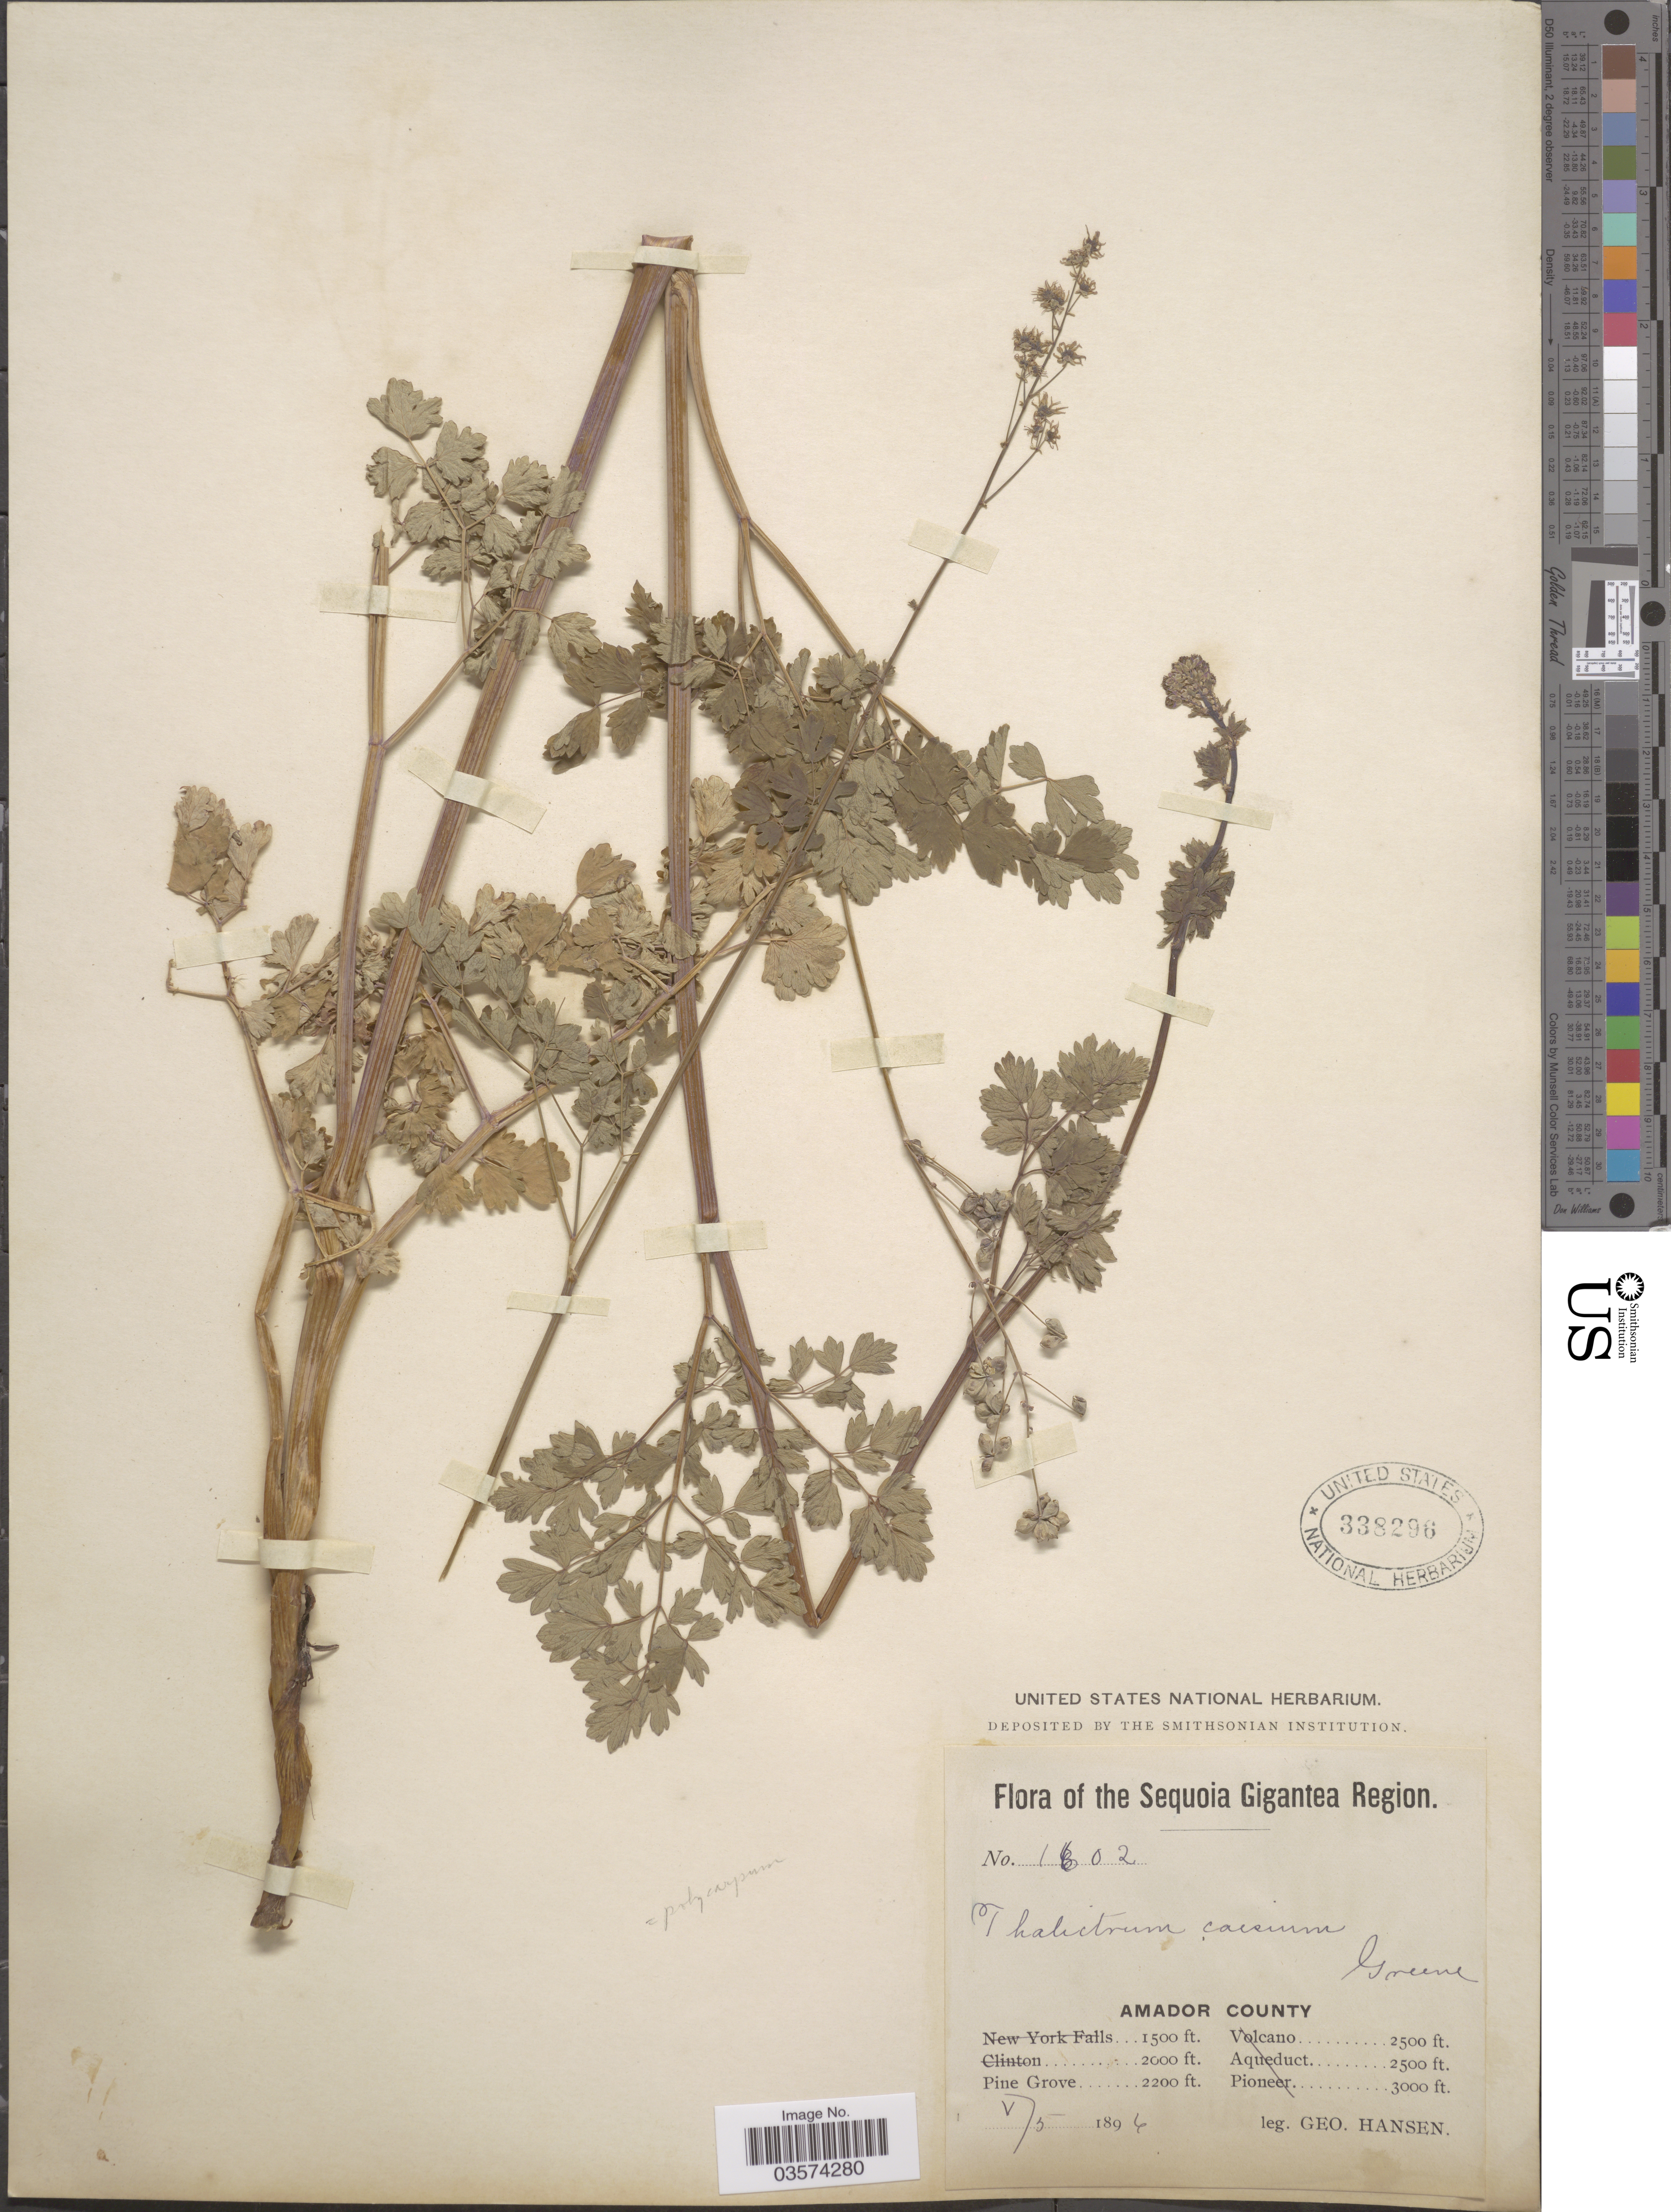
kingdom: Plantae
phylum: Tracheophyta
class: Magnoliopsida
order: Ranunculales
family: Ranunculaceae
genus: Thalictrum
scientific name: Thalictrum polycarpum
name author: (Torr.) S. Watson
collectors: G. Hansen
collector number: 1602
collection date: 1896-05-05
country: United States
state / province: California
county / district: Amador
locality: The Sequoia Gigantea Region. Amador County. Pine Grove.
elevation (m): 671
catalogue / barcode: US 338296